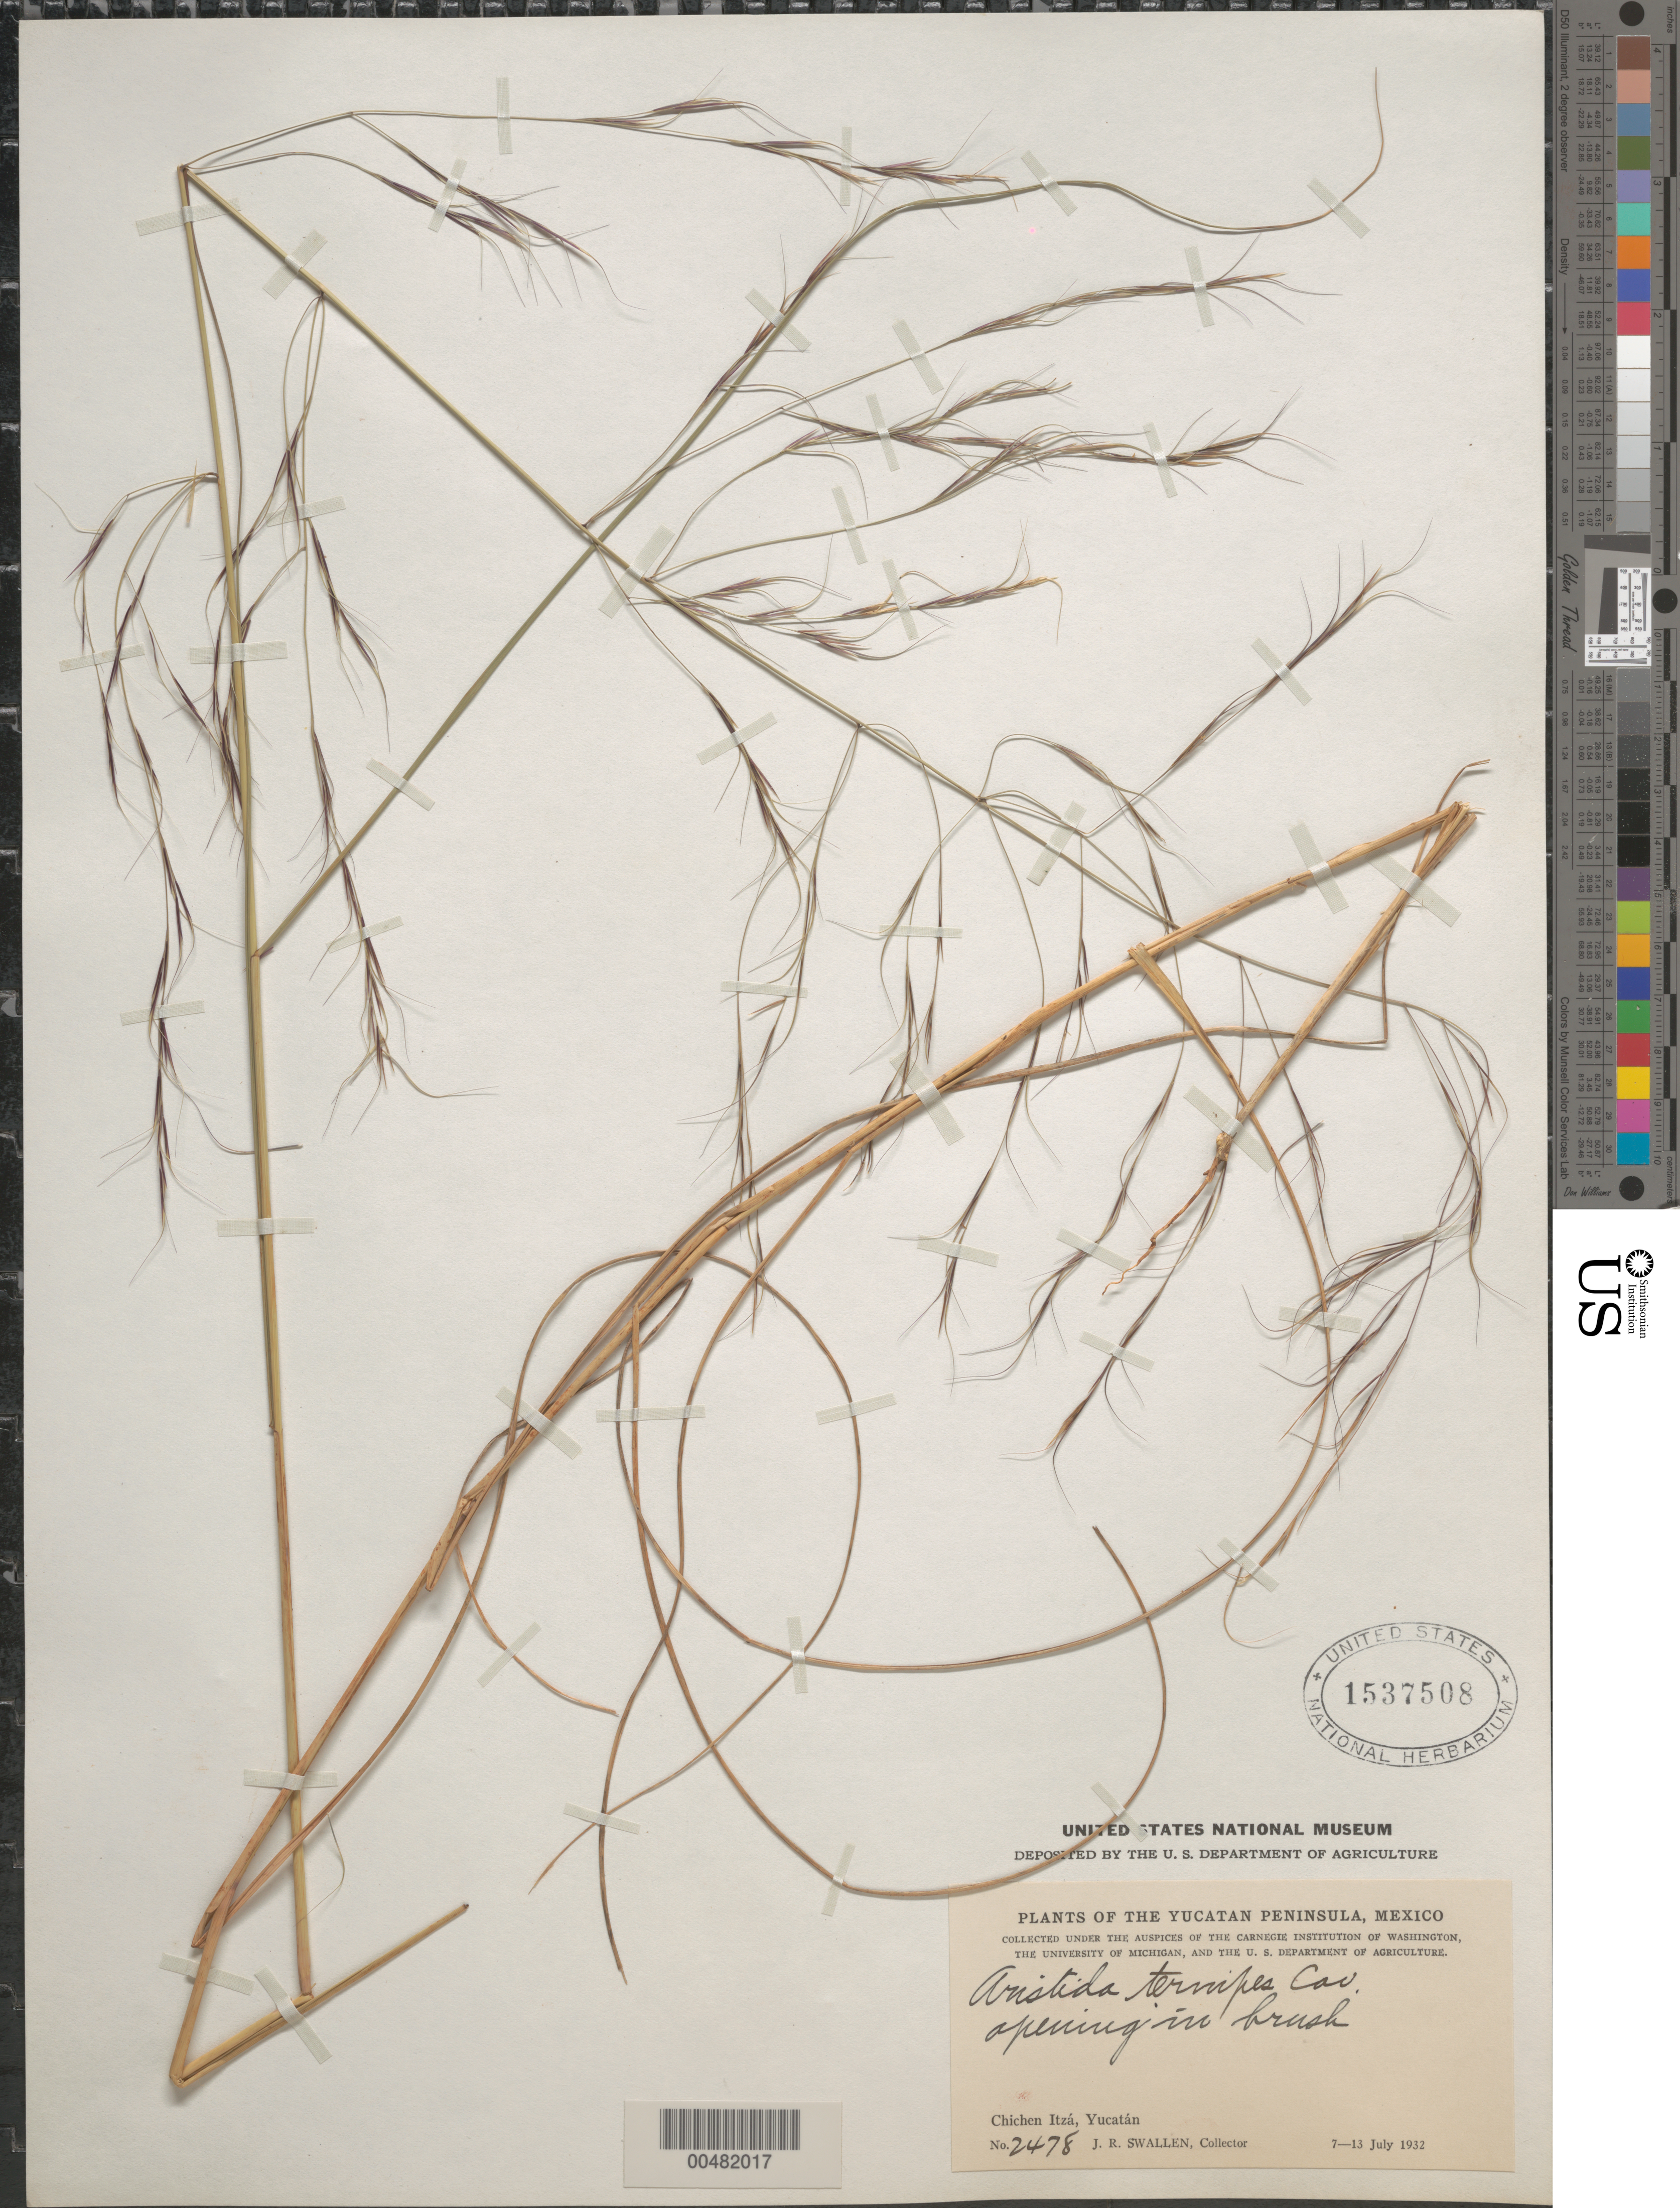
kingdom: Plantae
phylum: Tracheophyta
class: Liliopsida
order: Poales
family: Poaceae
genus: Aristida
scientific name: Aristida ternipes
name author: Cav.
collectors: J. R. Swallen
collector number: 2478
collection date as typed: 7 Jul 1932 to 13 Jul 1932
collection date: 1932-07-07/1932-07-13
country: Mexico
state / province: Yucatan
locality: Chichen Itzá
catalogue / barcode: US 1537508